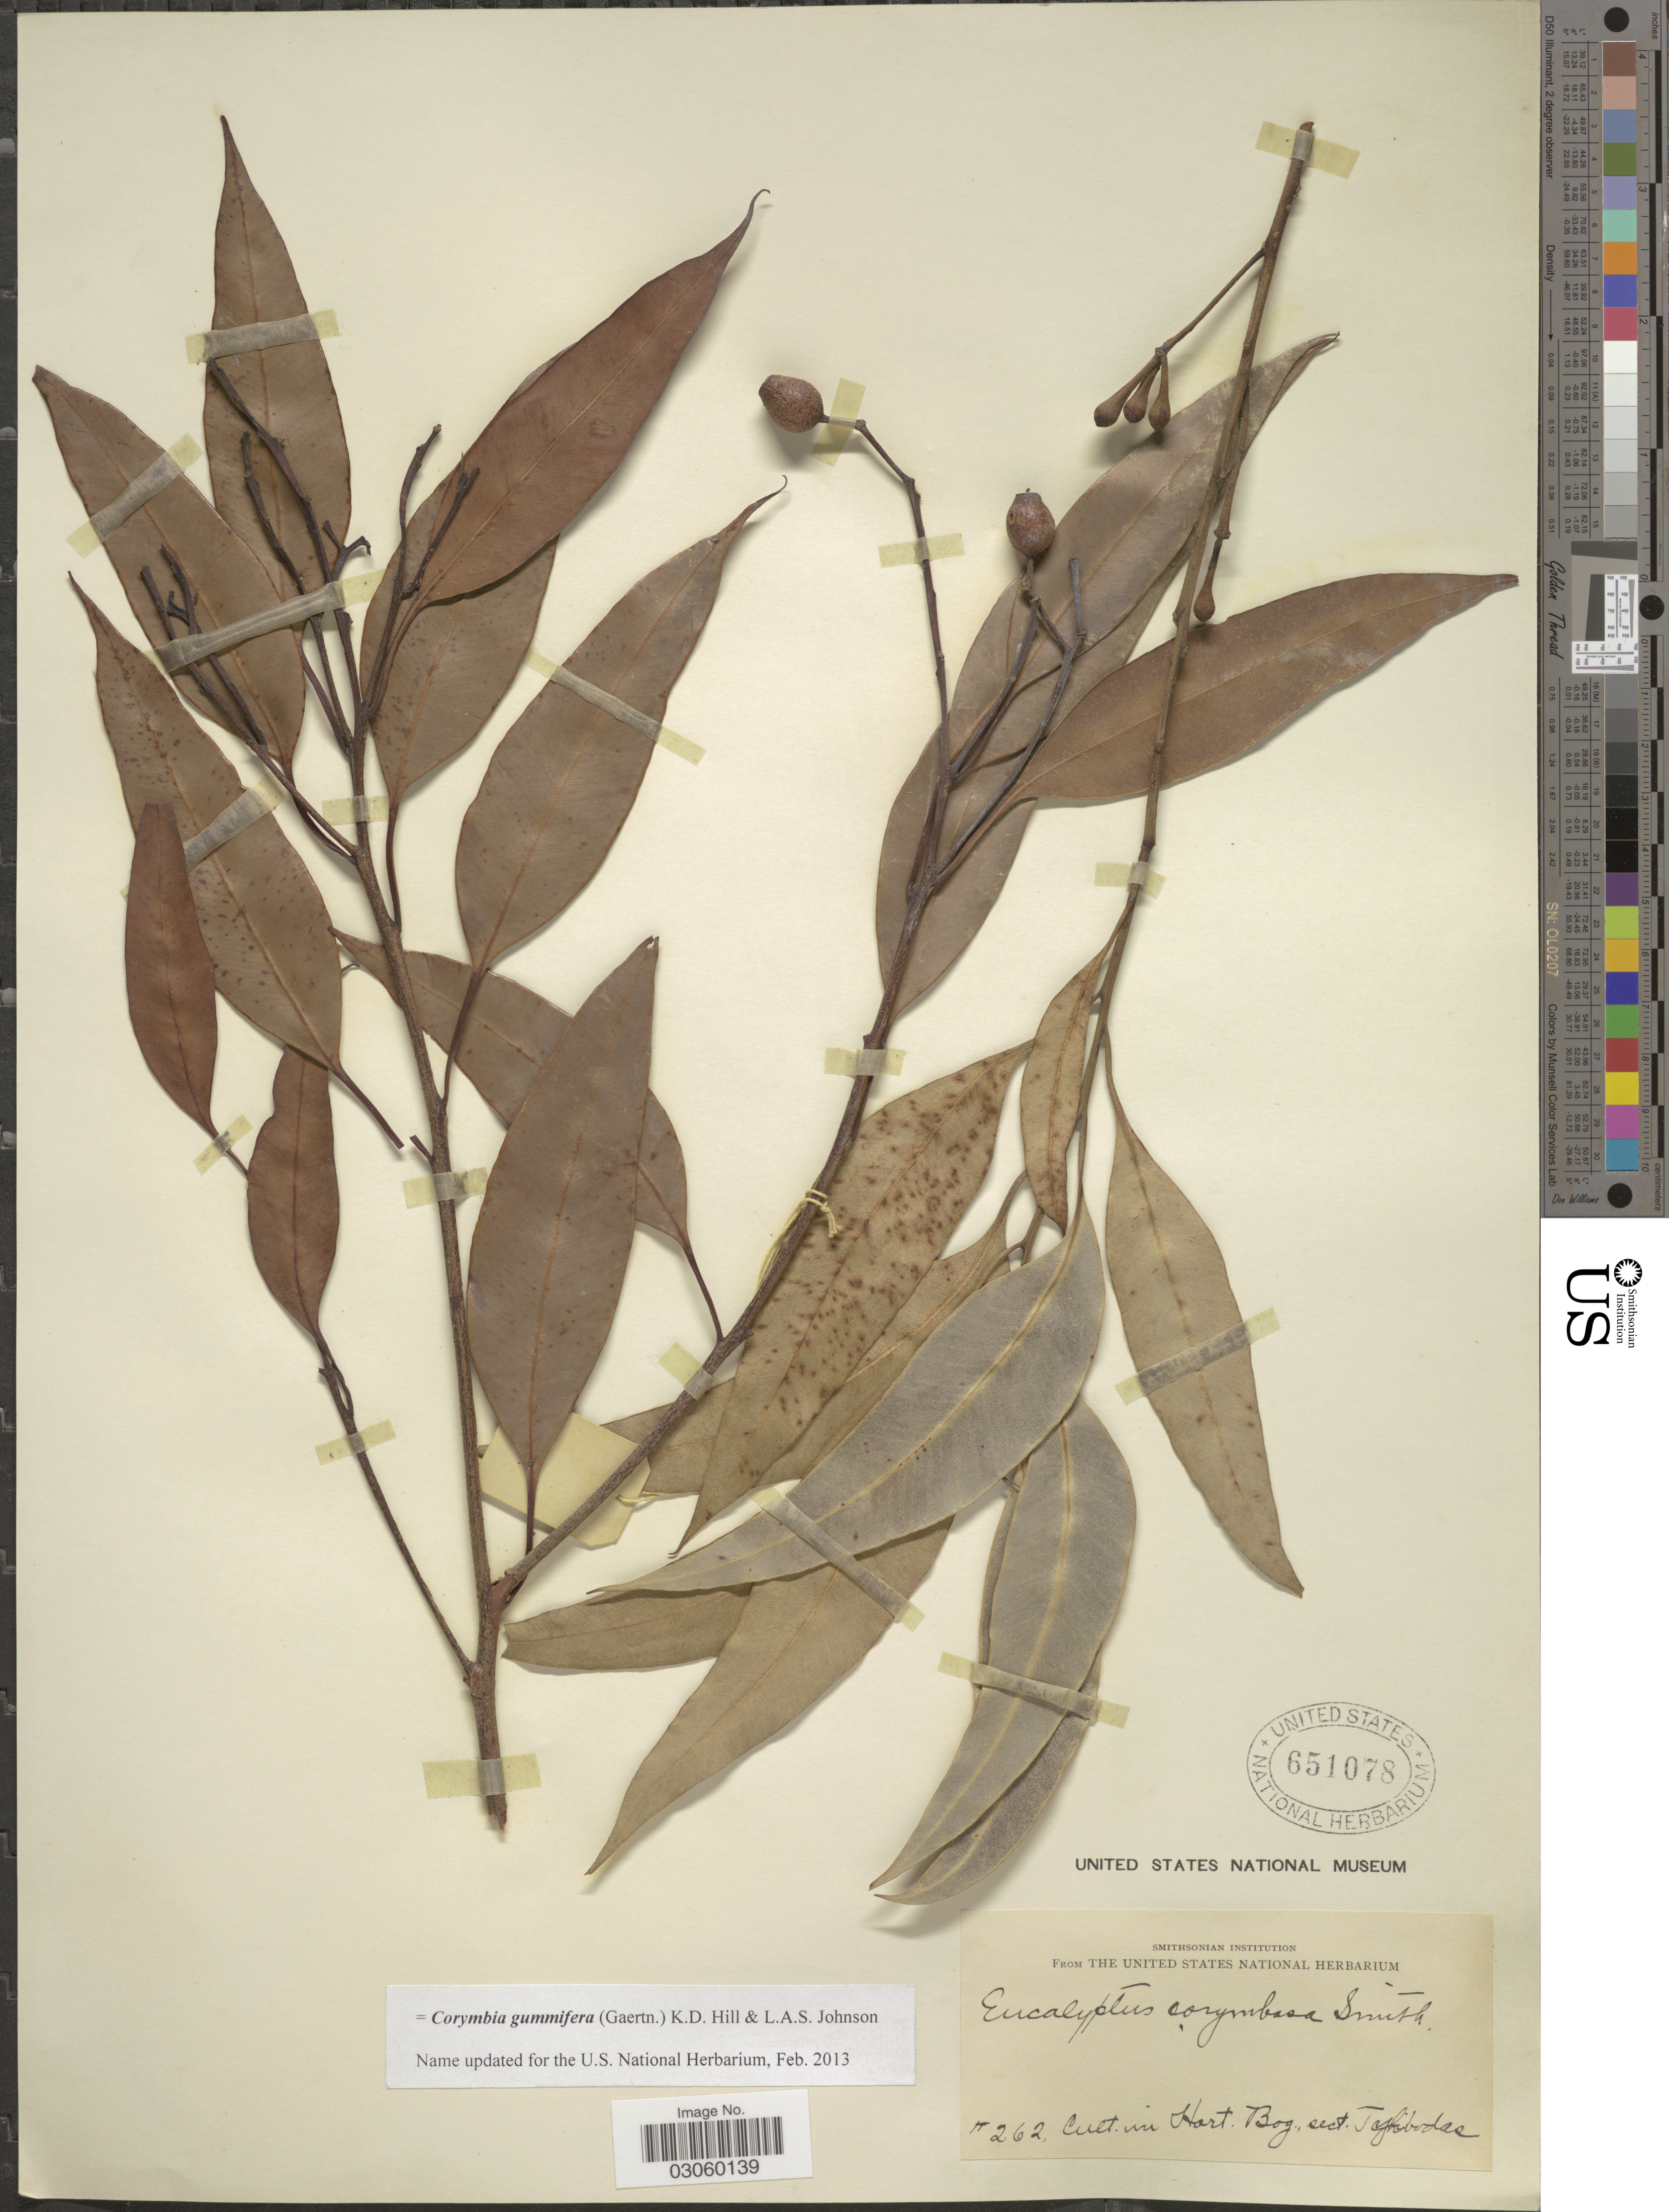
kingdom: Plantae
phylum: Tracheophyta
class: Magnoliopsida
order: Myrtales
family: Myrtaceae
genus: Corymbia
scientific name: Corymbia gummifera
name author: (Gaertn.) K.D. Hill & L.A.S. Johnson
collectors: ex herb. Hort. Bot. Bog.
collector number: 262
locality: Cult. in Hort. Bog., sect Tjibodas.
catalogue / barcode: US 651078